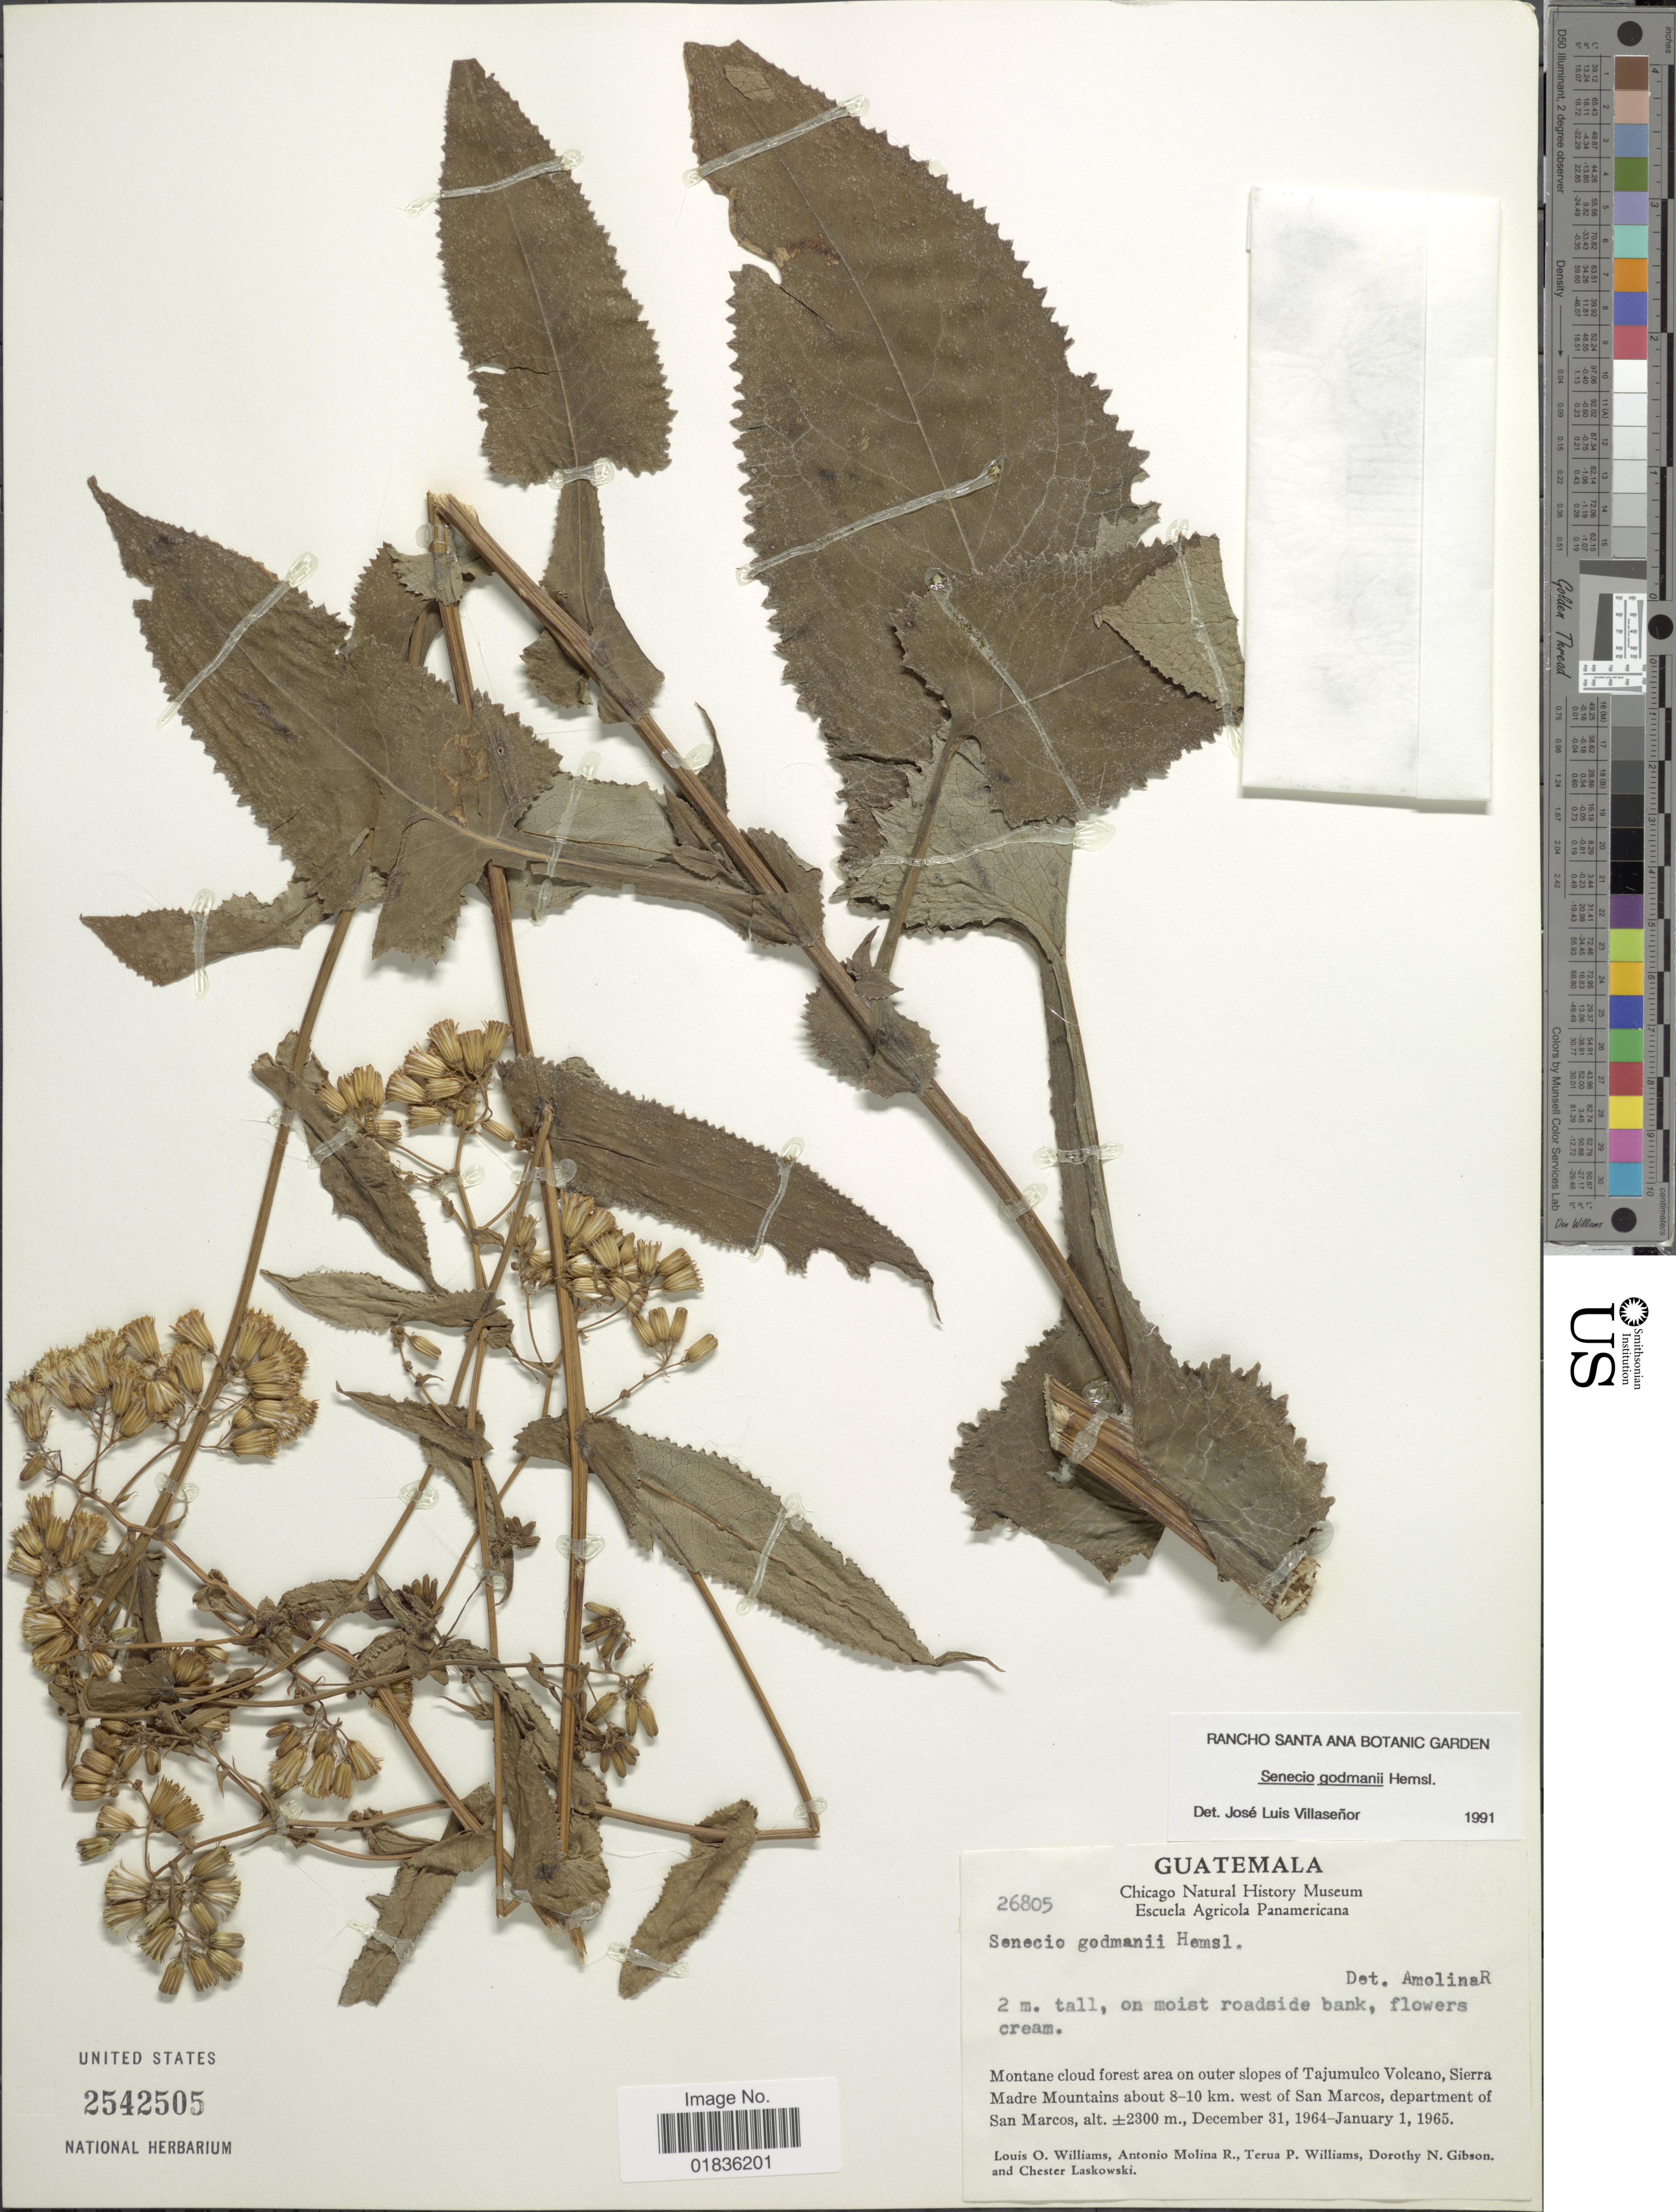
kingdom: Plantae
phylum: Tracheophyta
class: Magnoliopsida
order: Asterales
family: Asteraceae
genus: Senecio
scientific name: Senecio doratophyllus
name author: Benth.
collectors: L. O. Williams, A. Molina R., T. P. Williams, D. N. Gibson & C. Laskowski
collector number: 26805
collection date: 1964-12-31/1965-01-01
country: Guatemala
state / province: San Marcos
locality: Montane cloud forest area on outer slopes of Tajumulco Volcano, Sierra Madre Mountains about 8-10 km. west of San Marcos.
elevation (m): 2300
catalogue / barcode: US 2542505